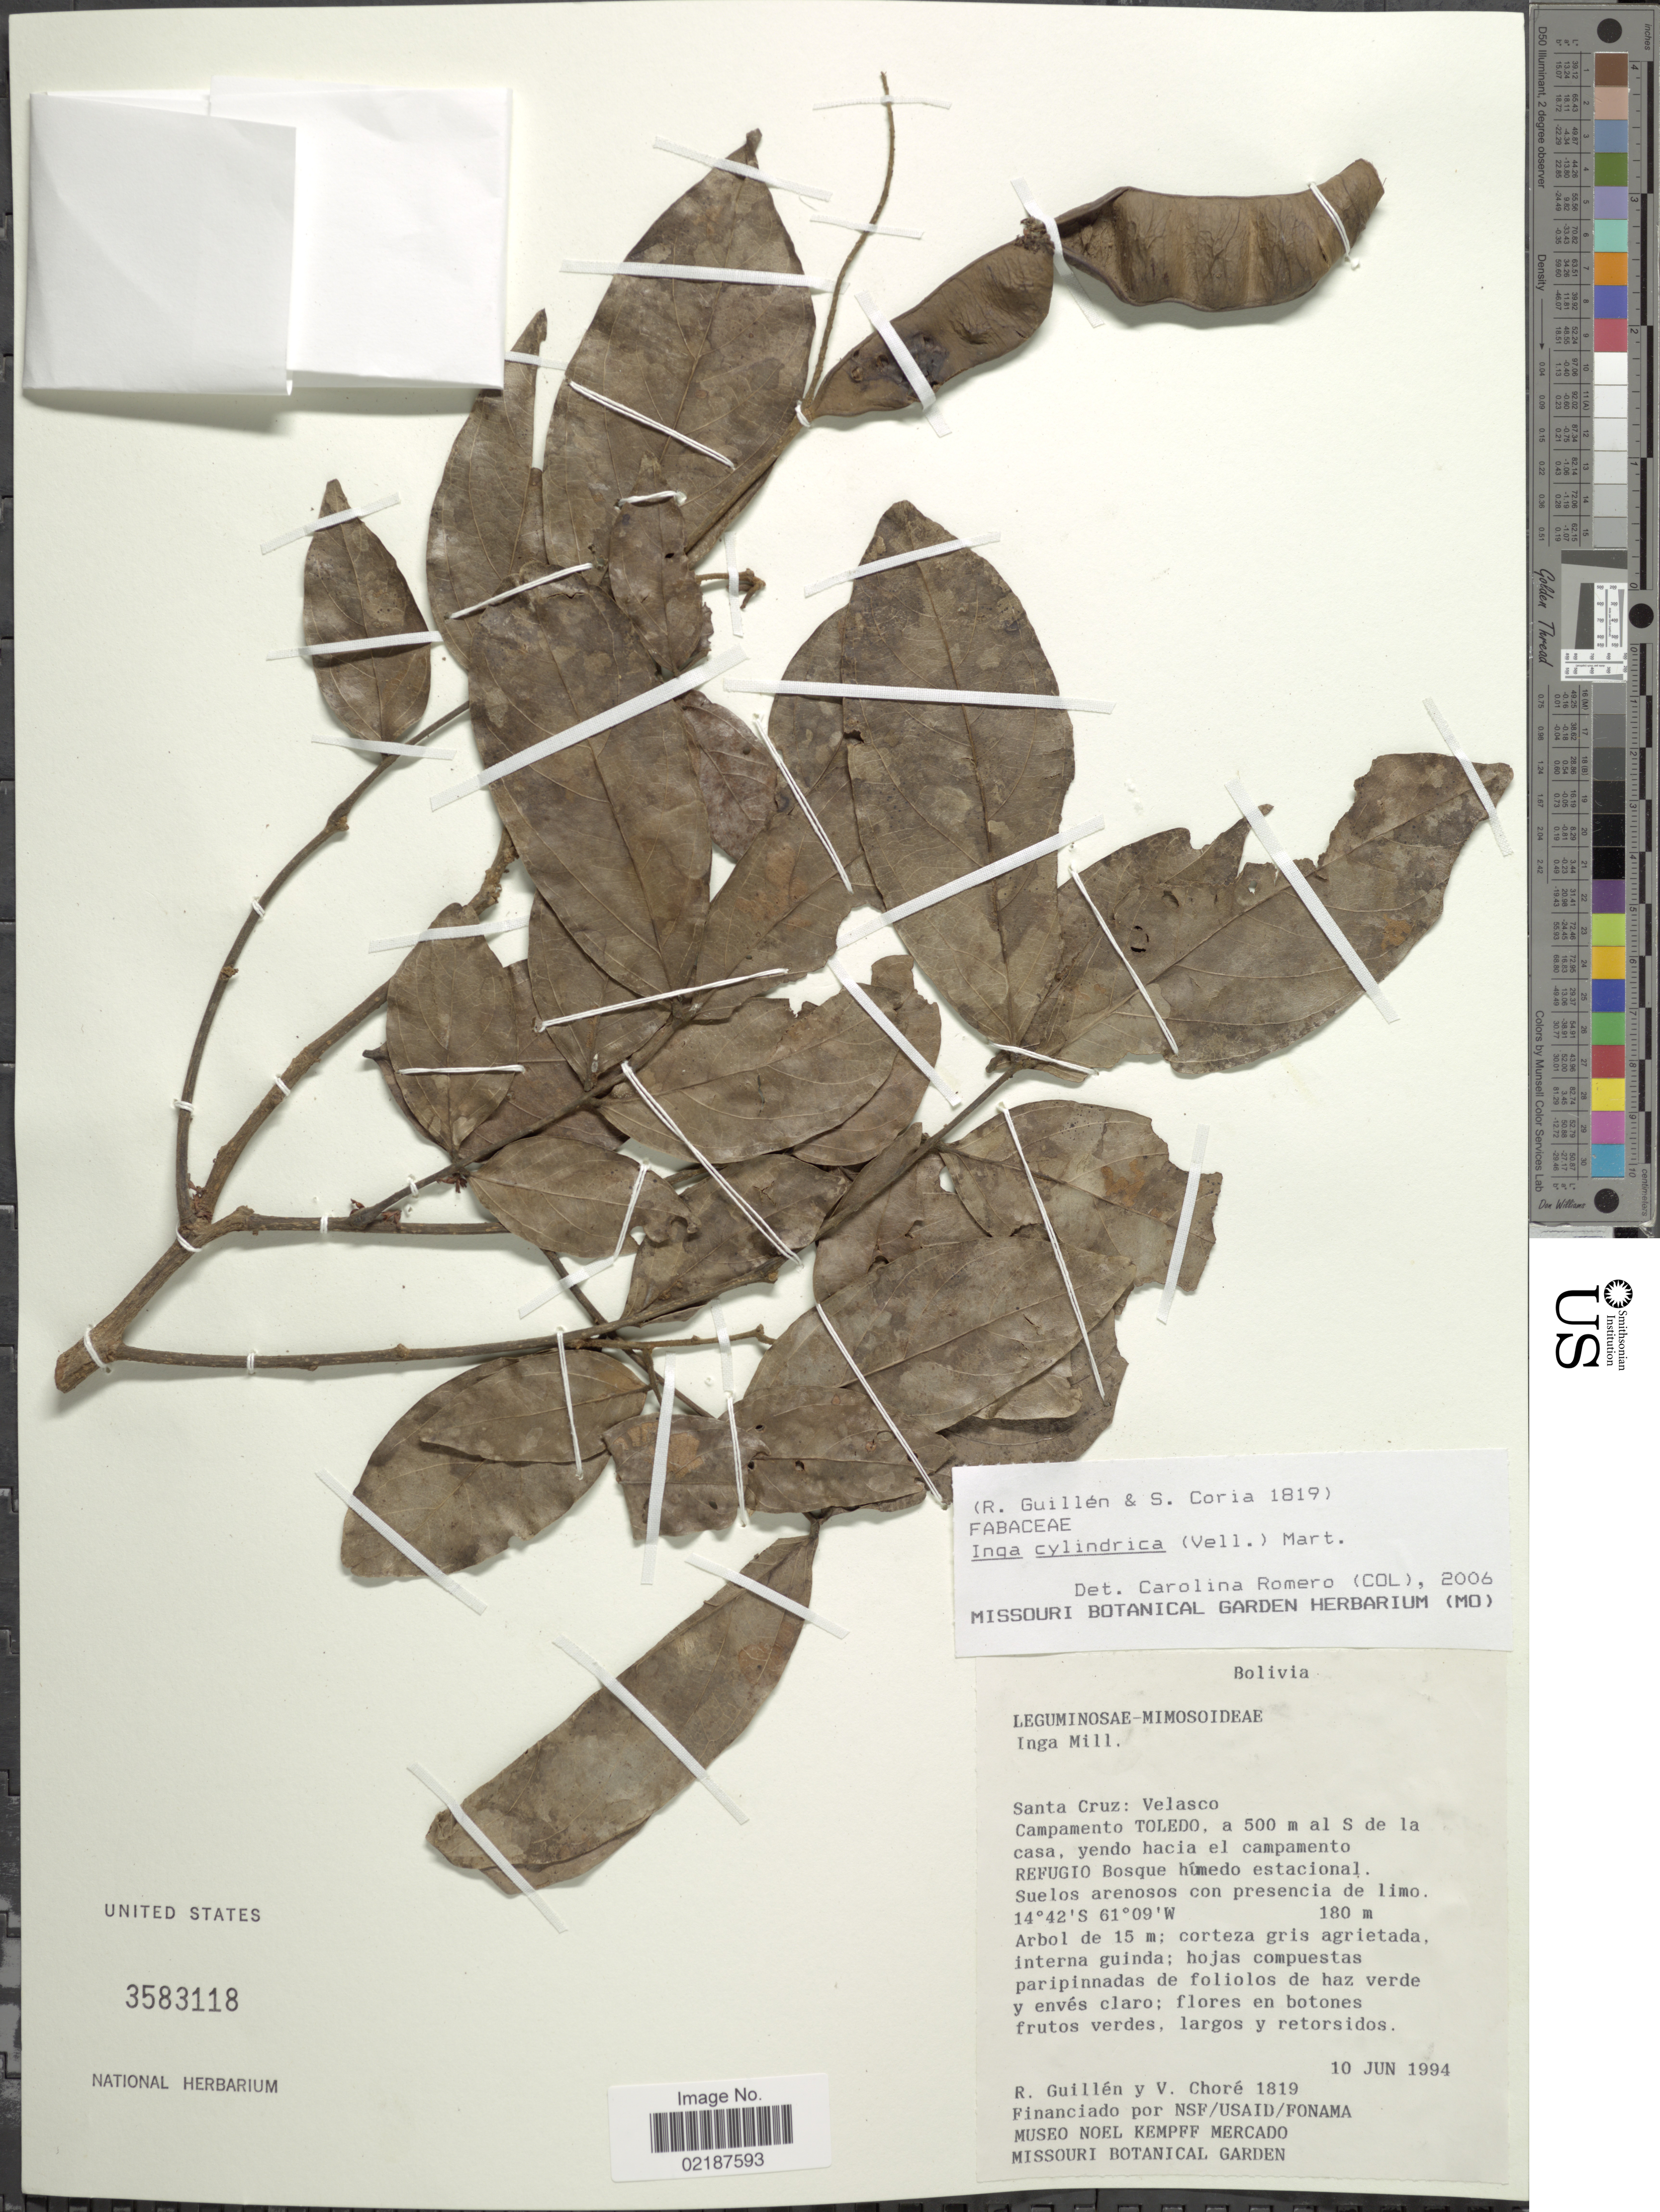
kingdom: Plantae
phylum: Tracheophyta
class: Magnoliopsida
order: Fabales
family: Fabaceae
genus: Inga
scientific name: Inga cylindrica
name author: Mart.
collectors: R. Guillen & V. Chore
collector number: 1819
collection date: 1994-06-10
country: Bolivia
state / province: Santa Cruz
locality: Velasco, Campamento Toledo, a 500 m al S de la casa, yendo hacia el campamento Refugio Bosque humedo estacional. Suelos arenosos con Presencia de limo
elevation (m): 180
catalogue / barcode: US 3583118